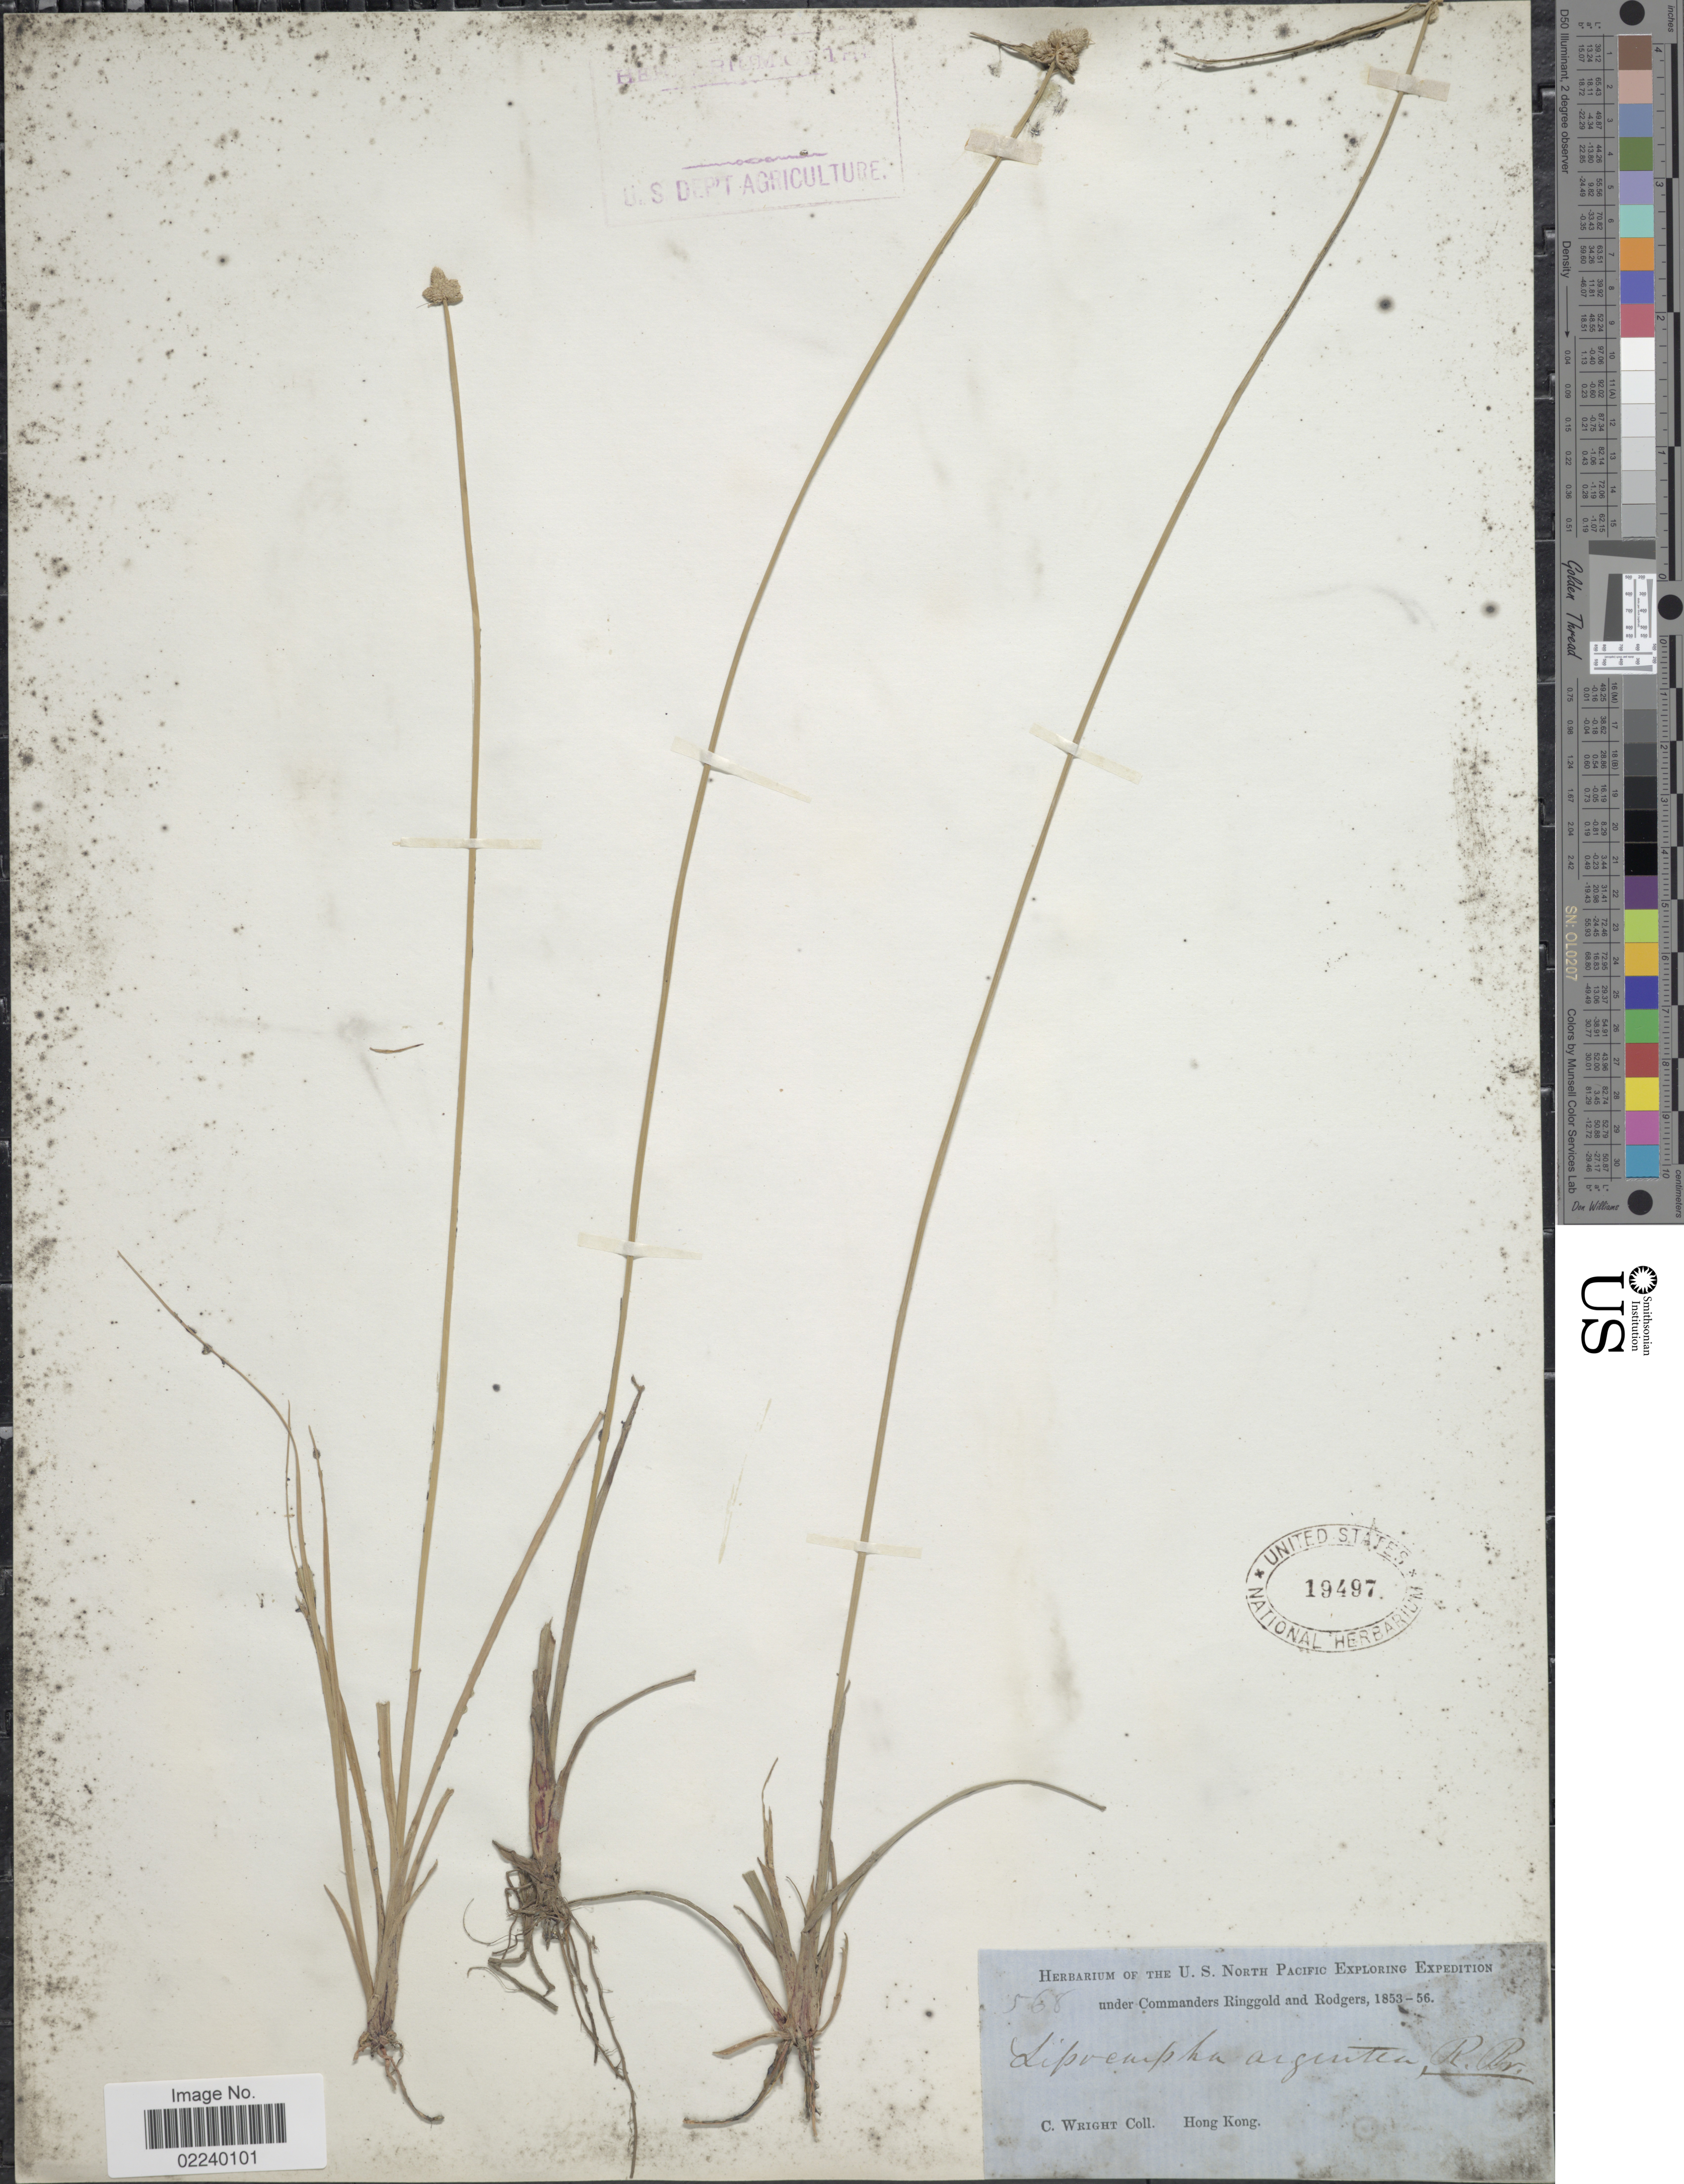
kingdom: Plantae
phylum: Tracheophyta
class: Liliopsida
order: Poales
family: Cyperaceae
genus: Cyperus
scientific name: Cyperus albescens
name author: (Steud.) Larridon & Govaerts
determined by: Strong, M. T., (US), Smithsonian Institution - National Museum of Natural History (UNITED STATES)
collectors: C. Wright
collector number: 568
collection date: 1853/1856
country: China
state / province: Hong Kong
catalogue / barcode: US 19497